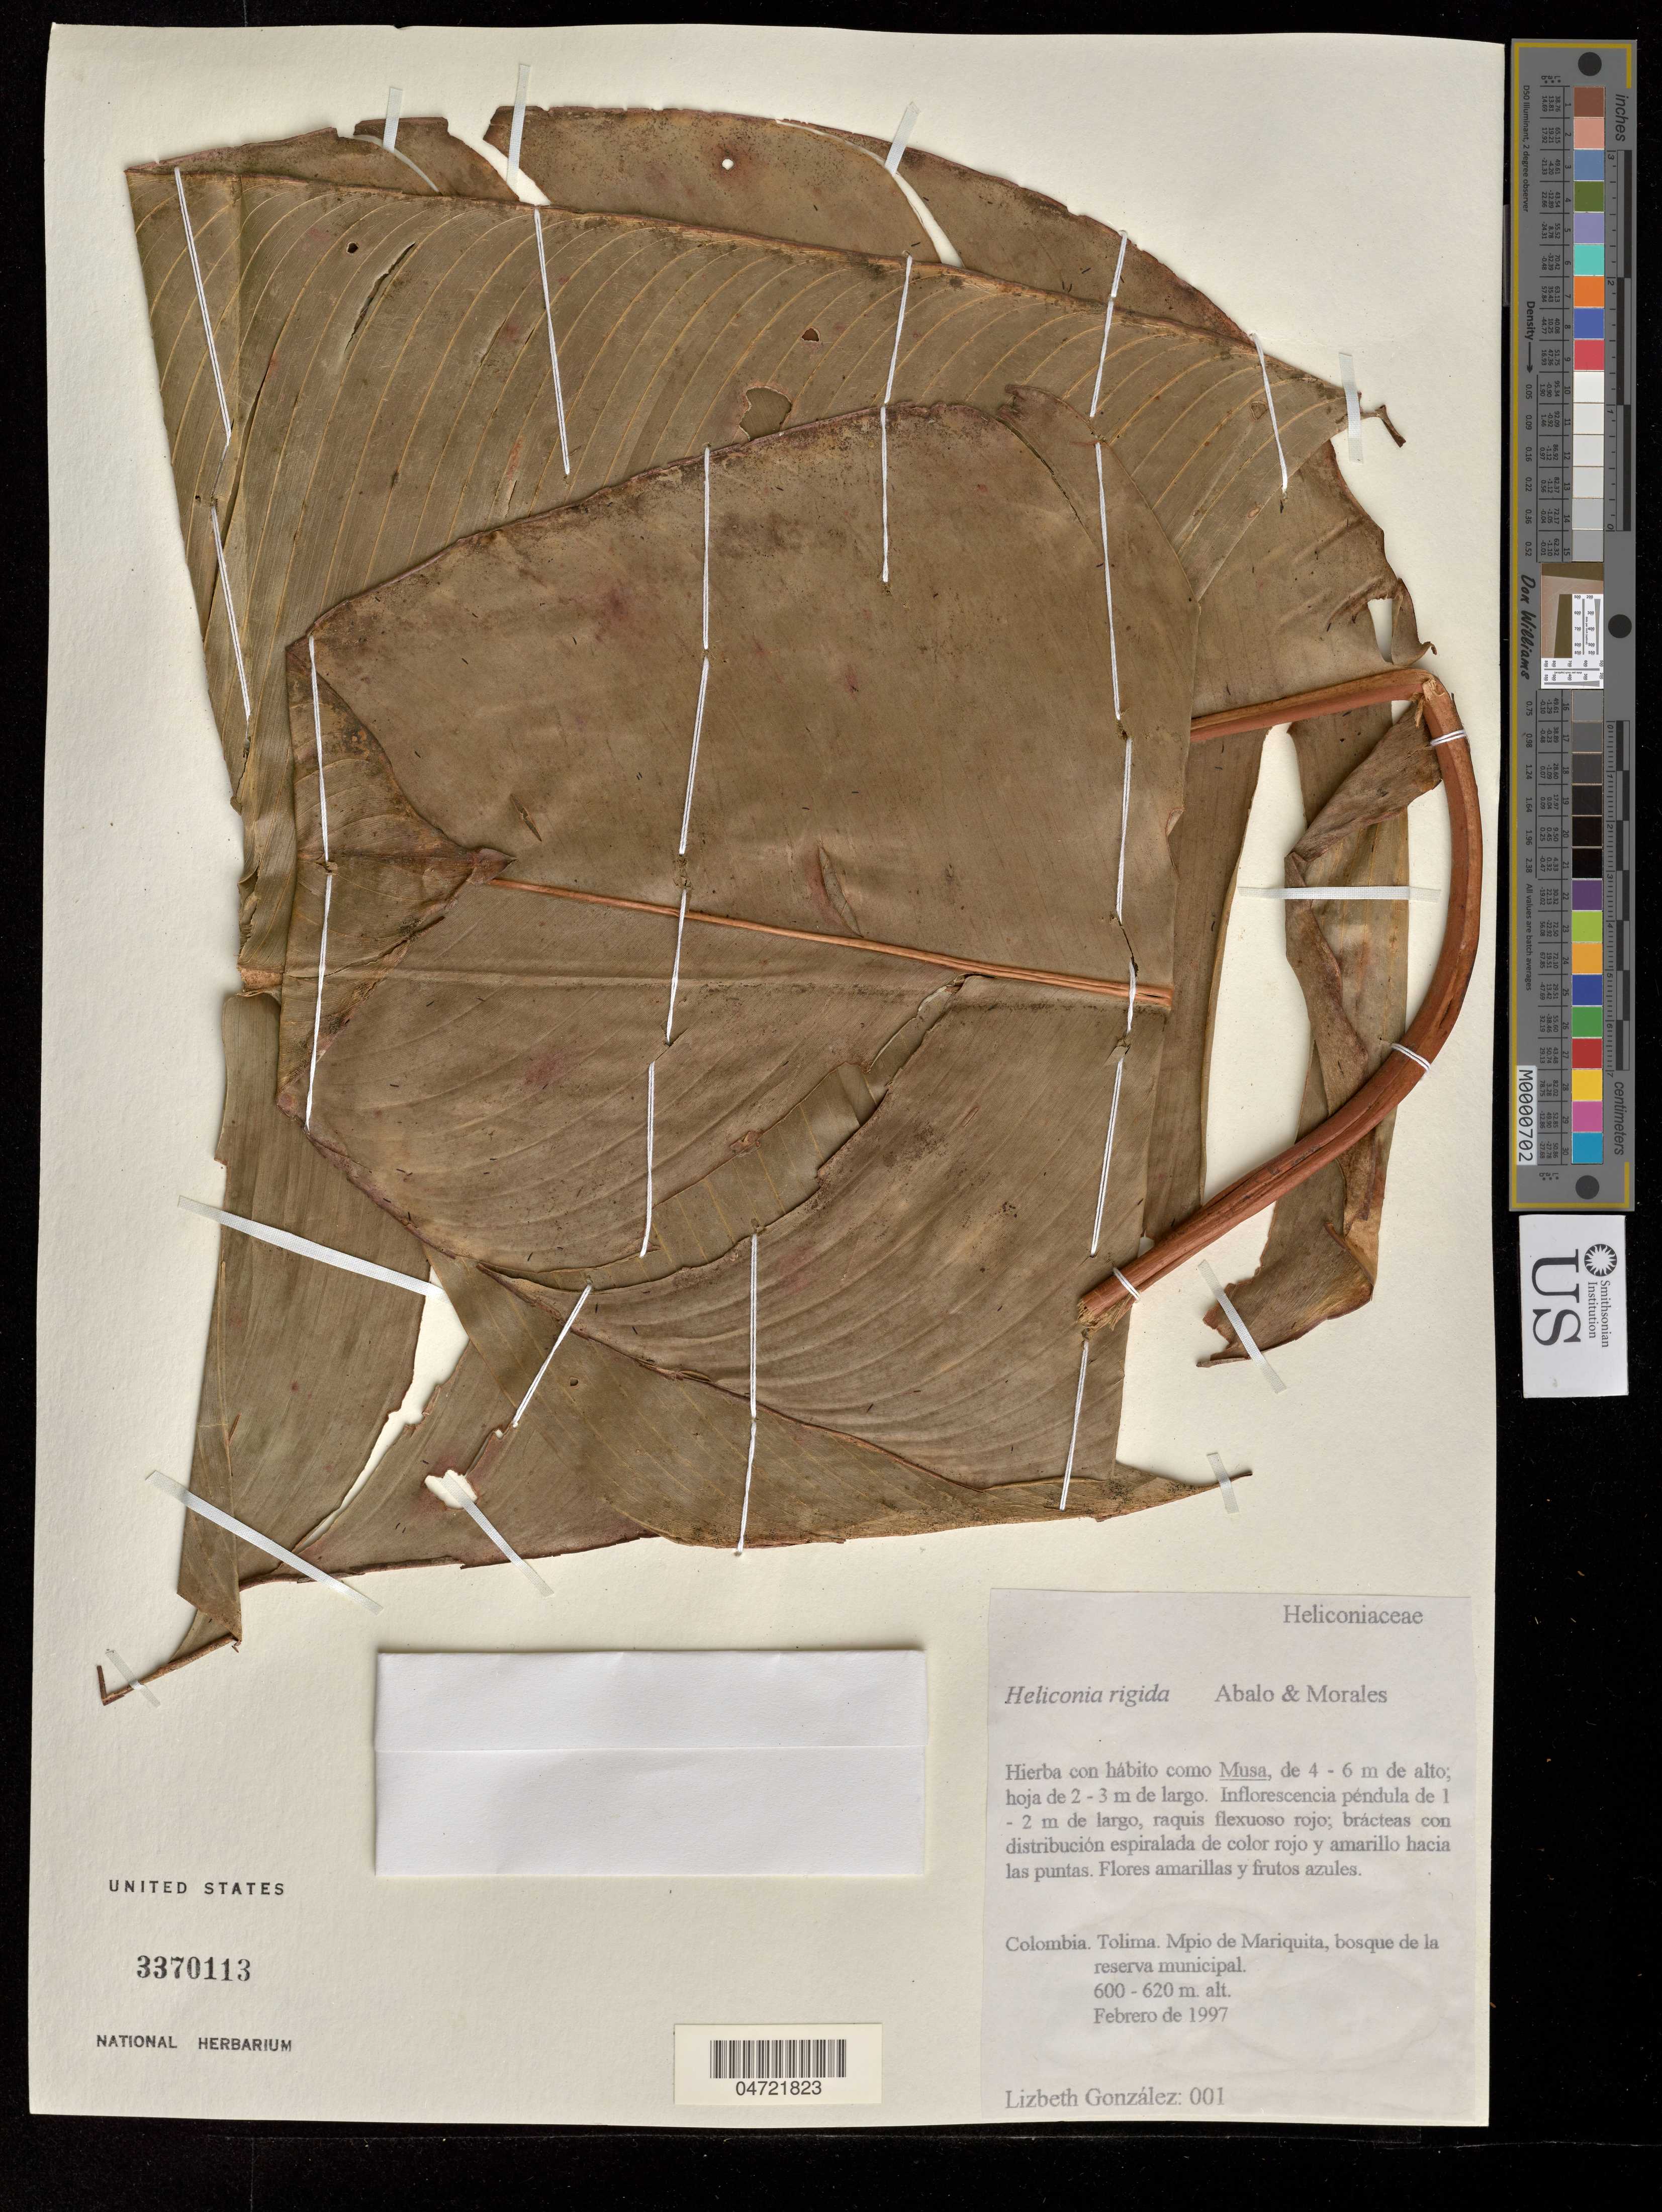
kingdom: Plantae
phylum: Tracheophyta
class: Liliopsida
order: Zingiberales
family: Heliconiaceae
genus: Heliconia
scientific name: Heliconia rigida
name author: Abalo & G. Morales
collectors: L. González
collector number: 1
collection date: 1997-02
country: Colombia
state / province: Tolima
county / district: Mariquita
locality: Reserva Municipal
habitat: Bosque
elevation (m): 189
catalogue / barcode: US 3370113